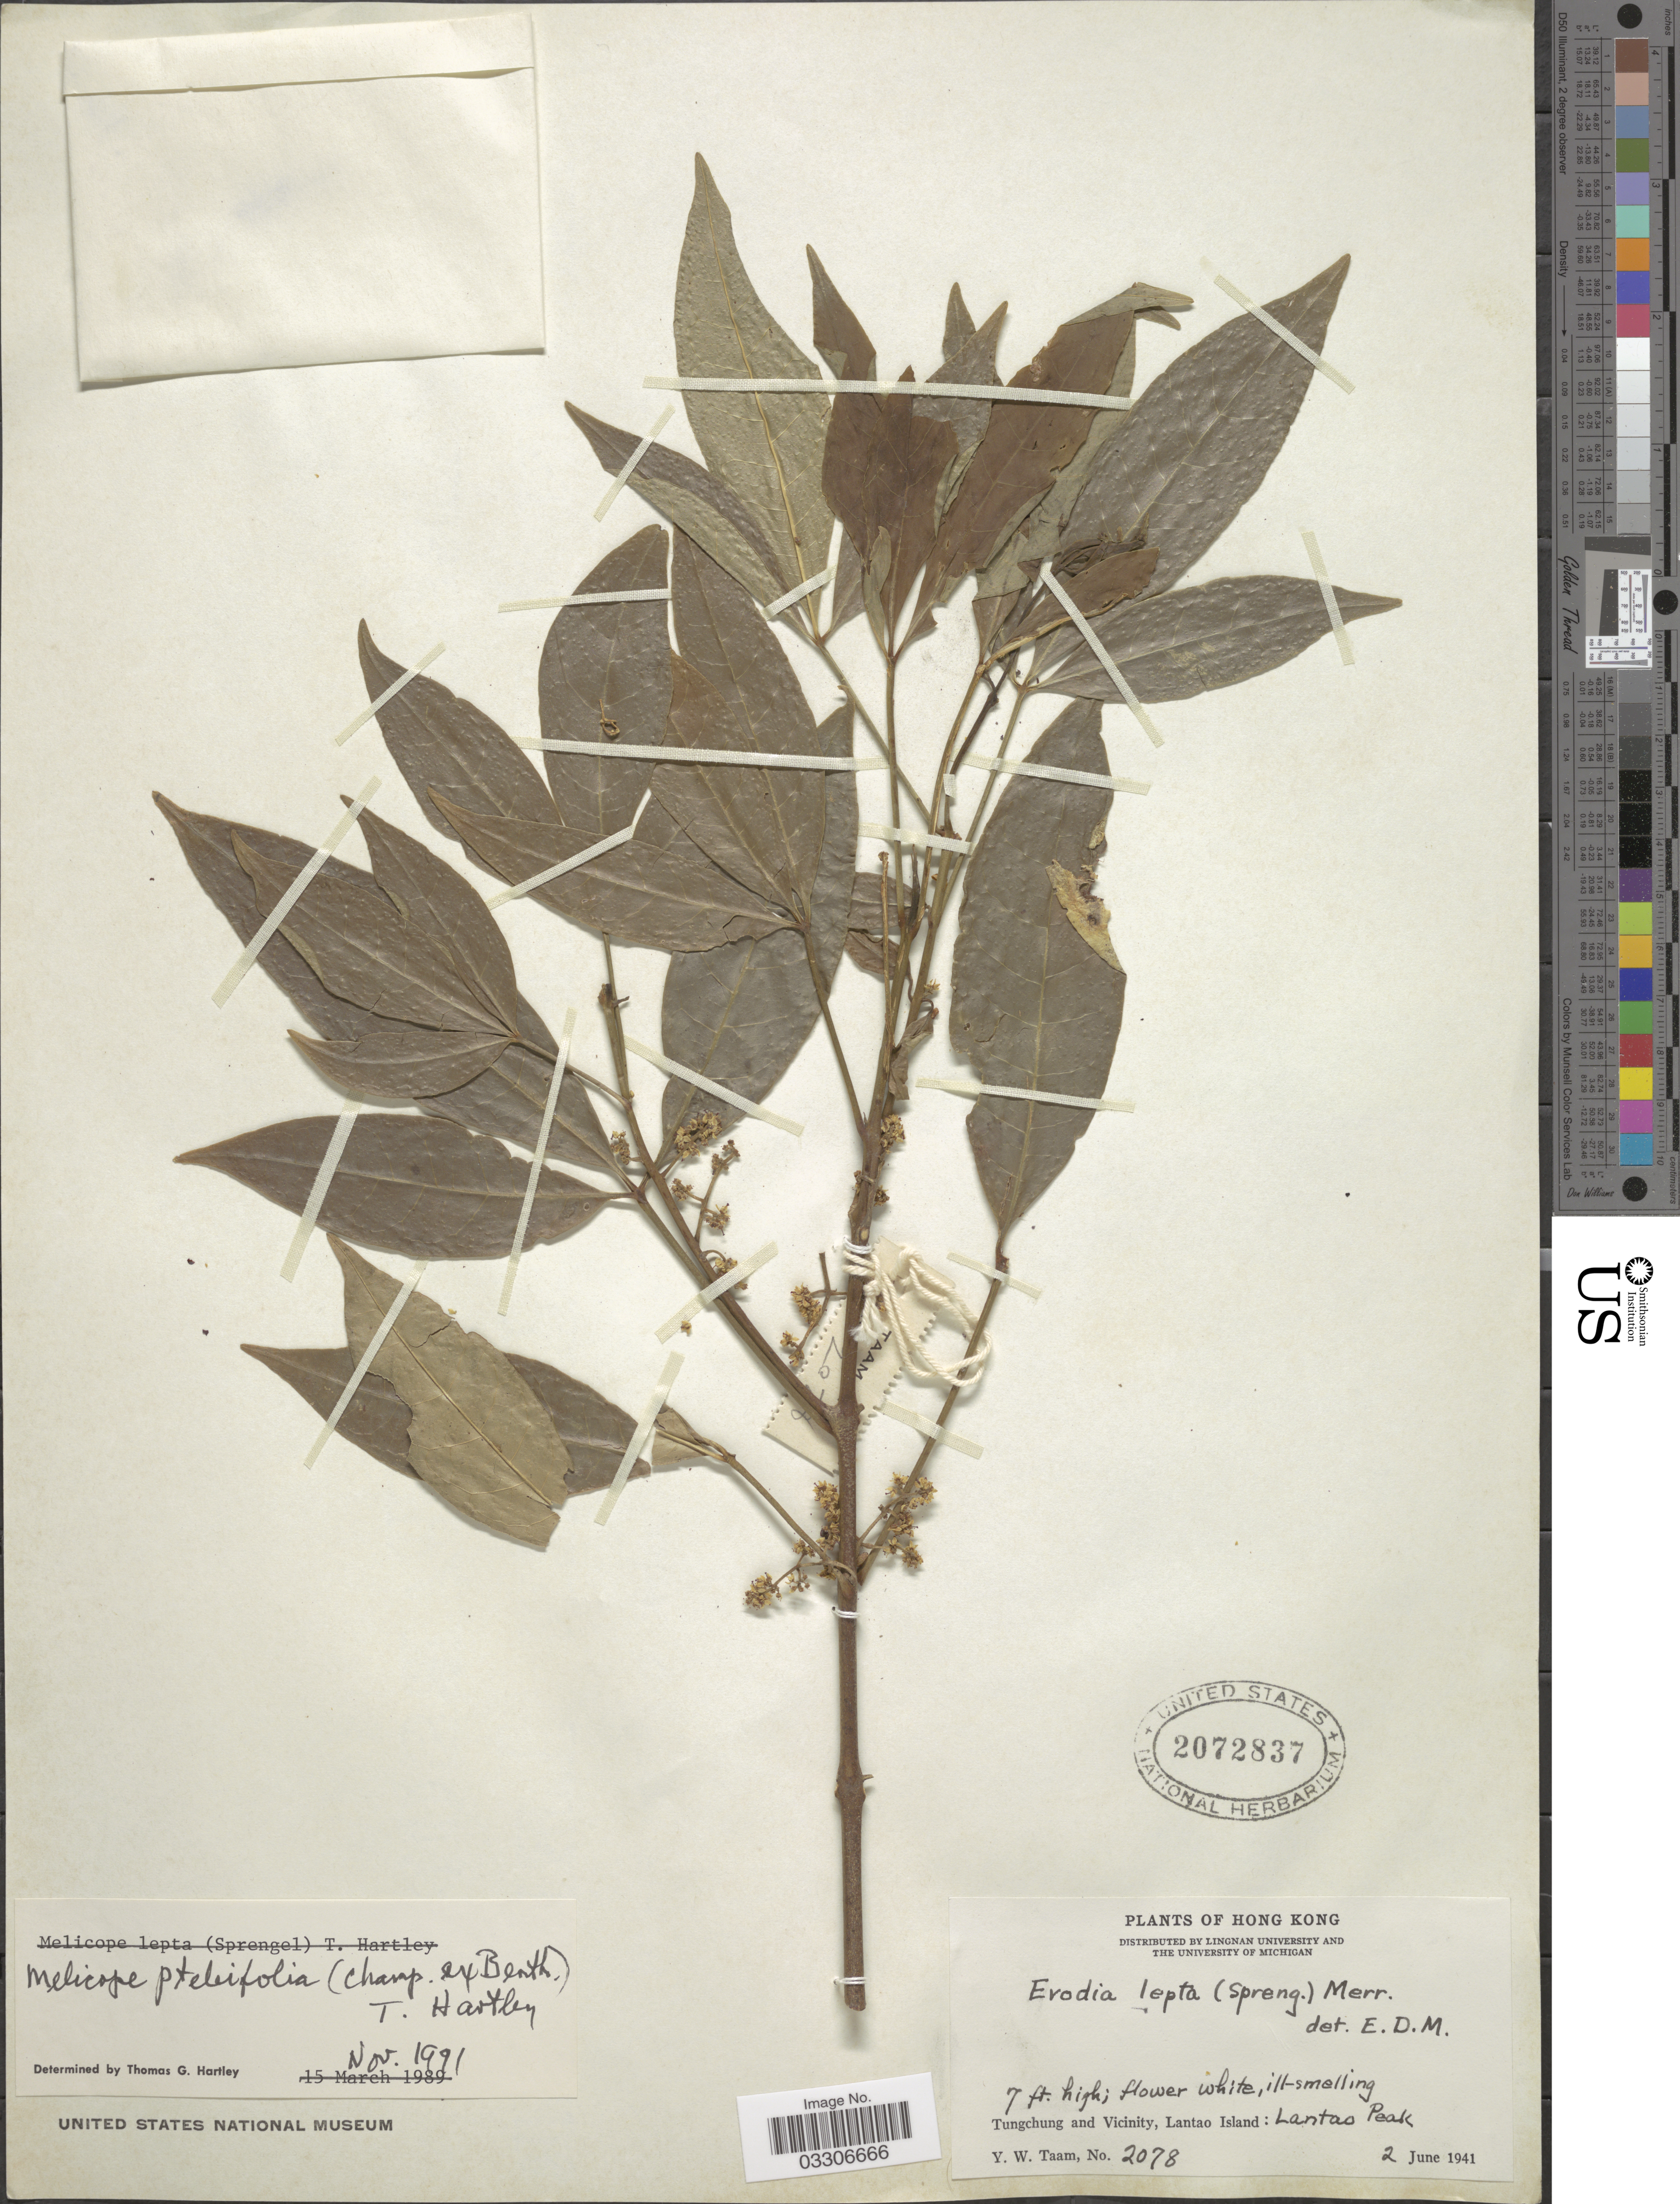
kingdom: Plantae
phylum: Tracheophyta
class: Magnoliopsida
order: Sapindales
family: Rutaceae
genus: Melicope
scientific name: Melicope pteleifolia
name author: (Champ. ex Benth.) T.G. Hartley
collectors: Y. W. Taam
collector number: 2078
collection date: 1941-06-02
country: China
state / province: Hong Kong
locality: Tungchung and Vicinity, Lantao Island: Lantao Peak.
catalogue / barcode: US 2072837